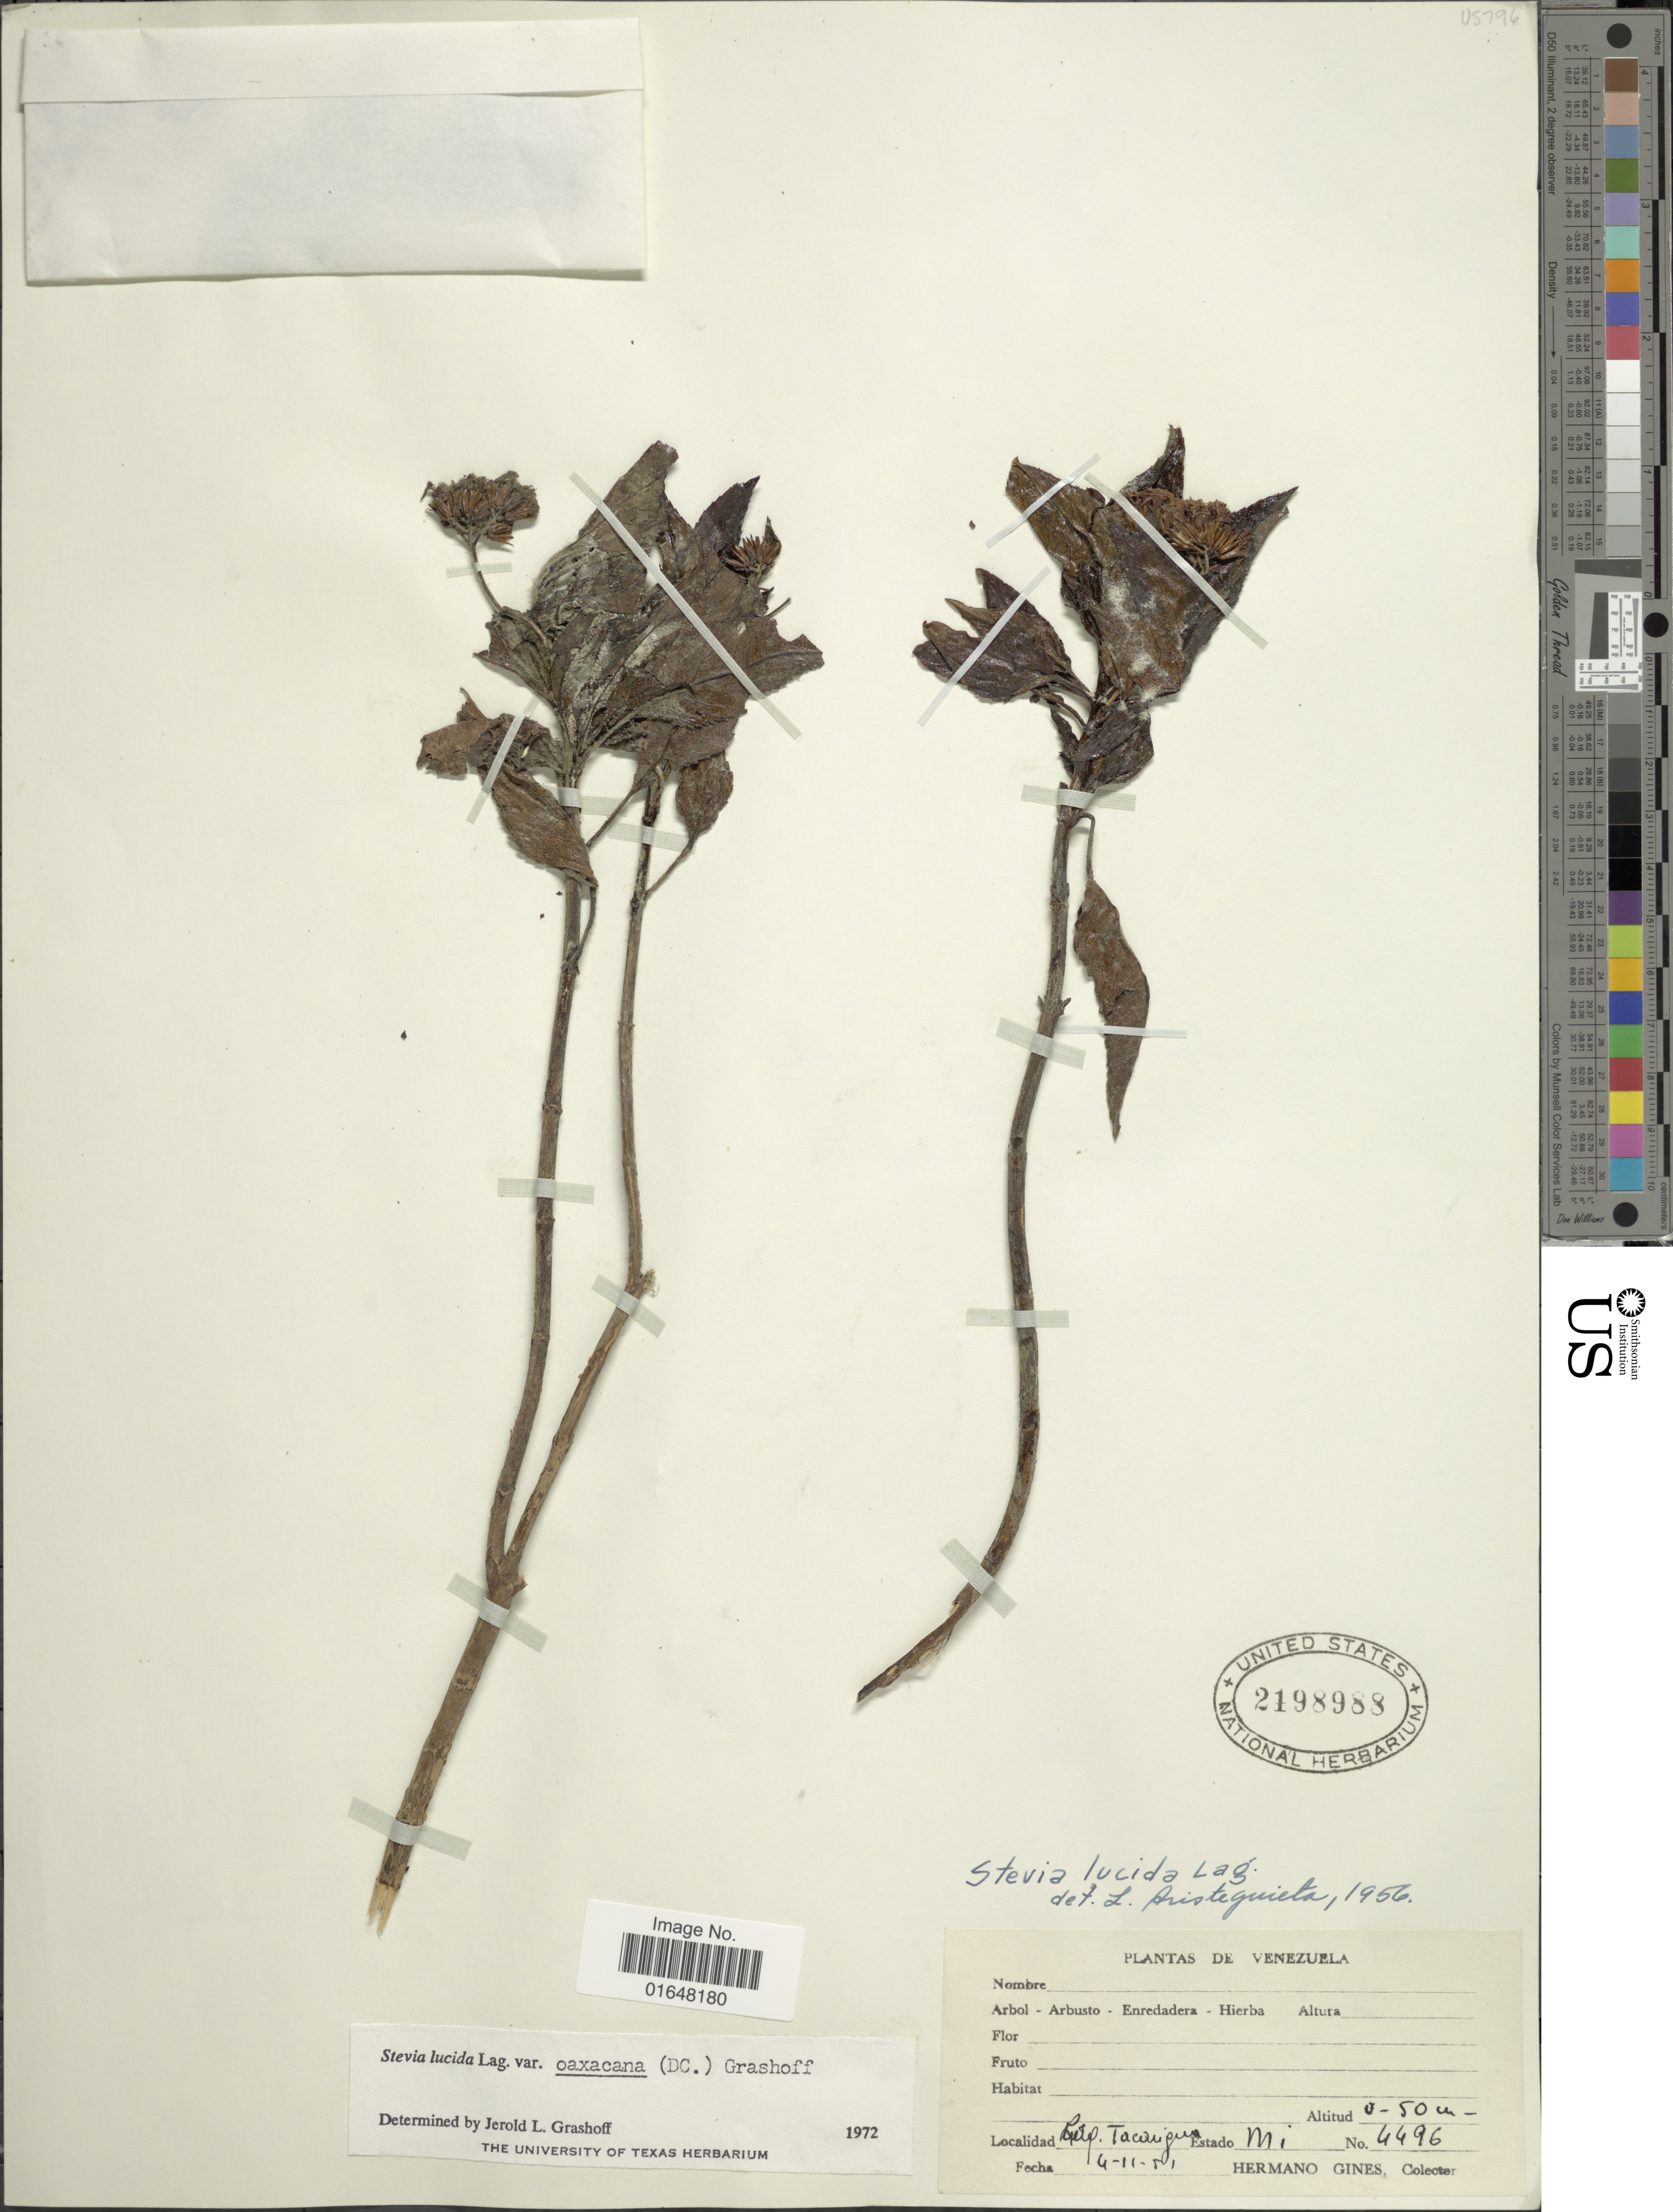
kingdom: Plantae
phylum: Tracheophyta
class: Magnoliopsida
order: Asterales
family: Asteraceae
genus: Stevia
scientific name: Stevia lucida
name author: Lag.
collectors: Bro. Gines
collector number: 4496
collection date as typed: Transcribed d/m/y: 4/11/51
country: Venezuela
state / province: Miranda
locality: Lag. Tacarigua [Laguna Tacarigua], Estado Mi. [State of Miranda]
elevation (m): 0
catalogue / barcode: US 2198988